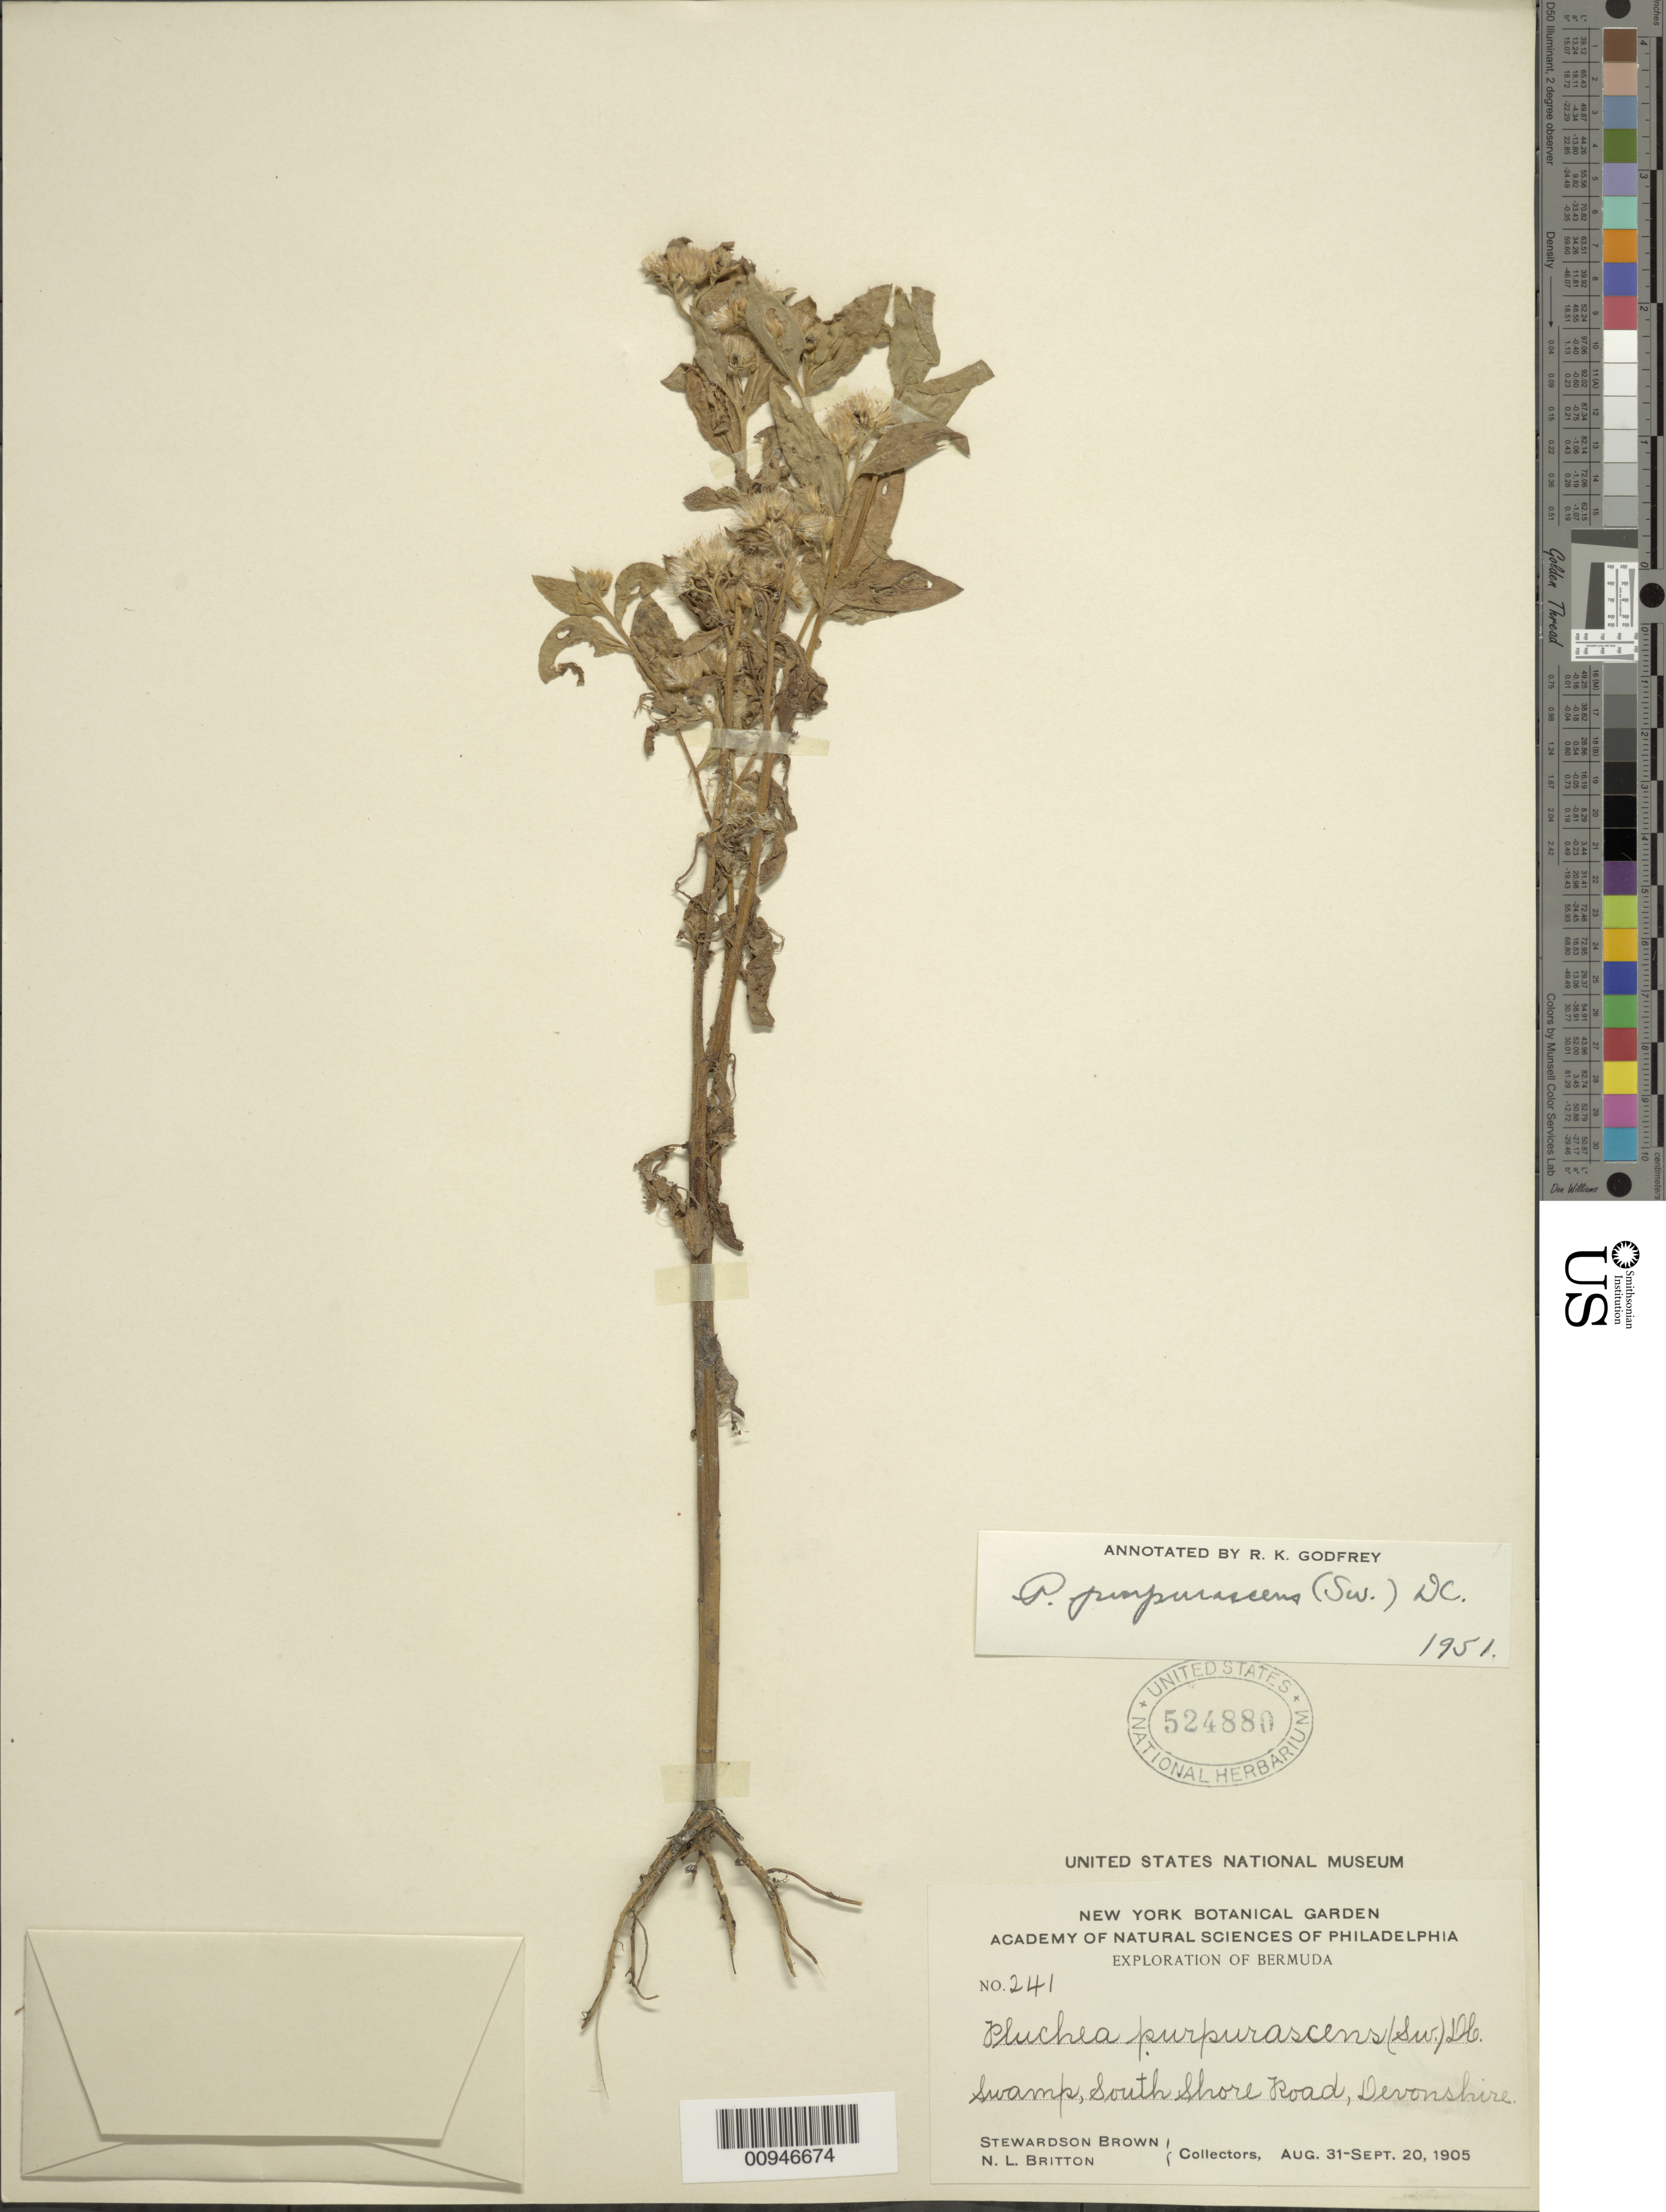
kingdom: Plantae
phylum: Tracheophyta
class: Magnoliopsida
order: Asterales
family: Asteraceae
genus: Pluchea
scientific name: Pluchea odorata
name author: (L.) Cass.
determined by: Godfrey, R. K.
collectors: S. Brown & N. Britton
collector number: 241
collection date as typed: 31 Aug 1905 to 20 Sep 1905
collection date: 1905-08-31/1905-09-20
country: Bermuda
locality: South Shore Road, Devonshire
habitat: Swamp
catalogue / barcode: US 524880